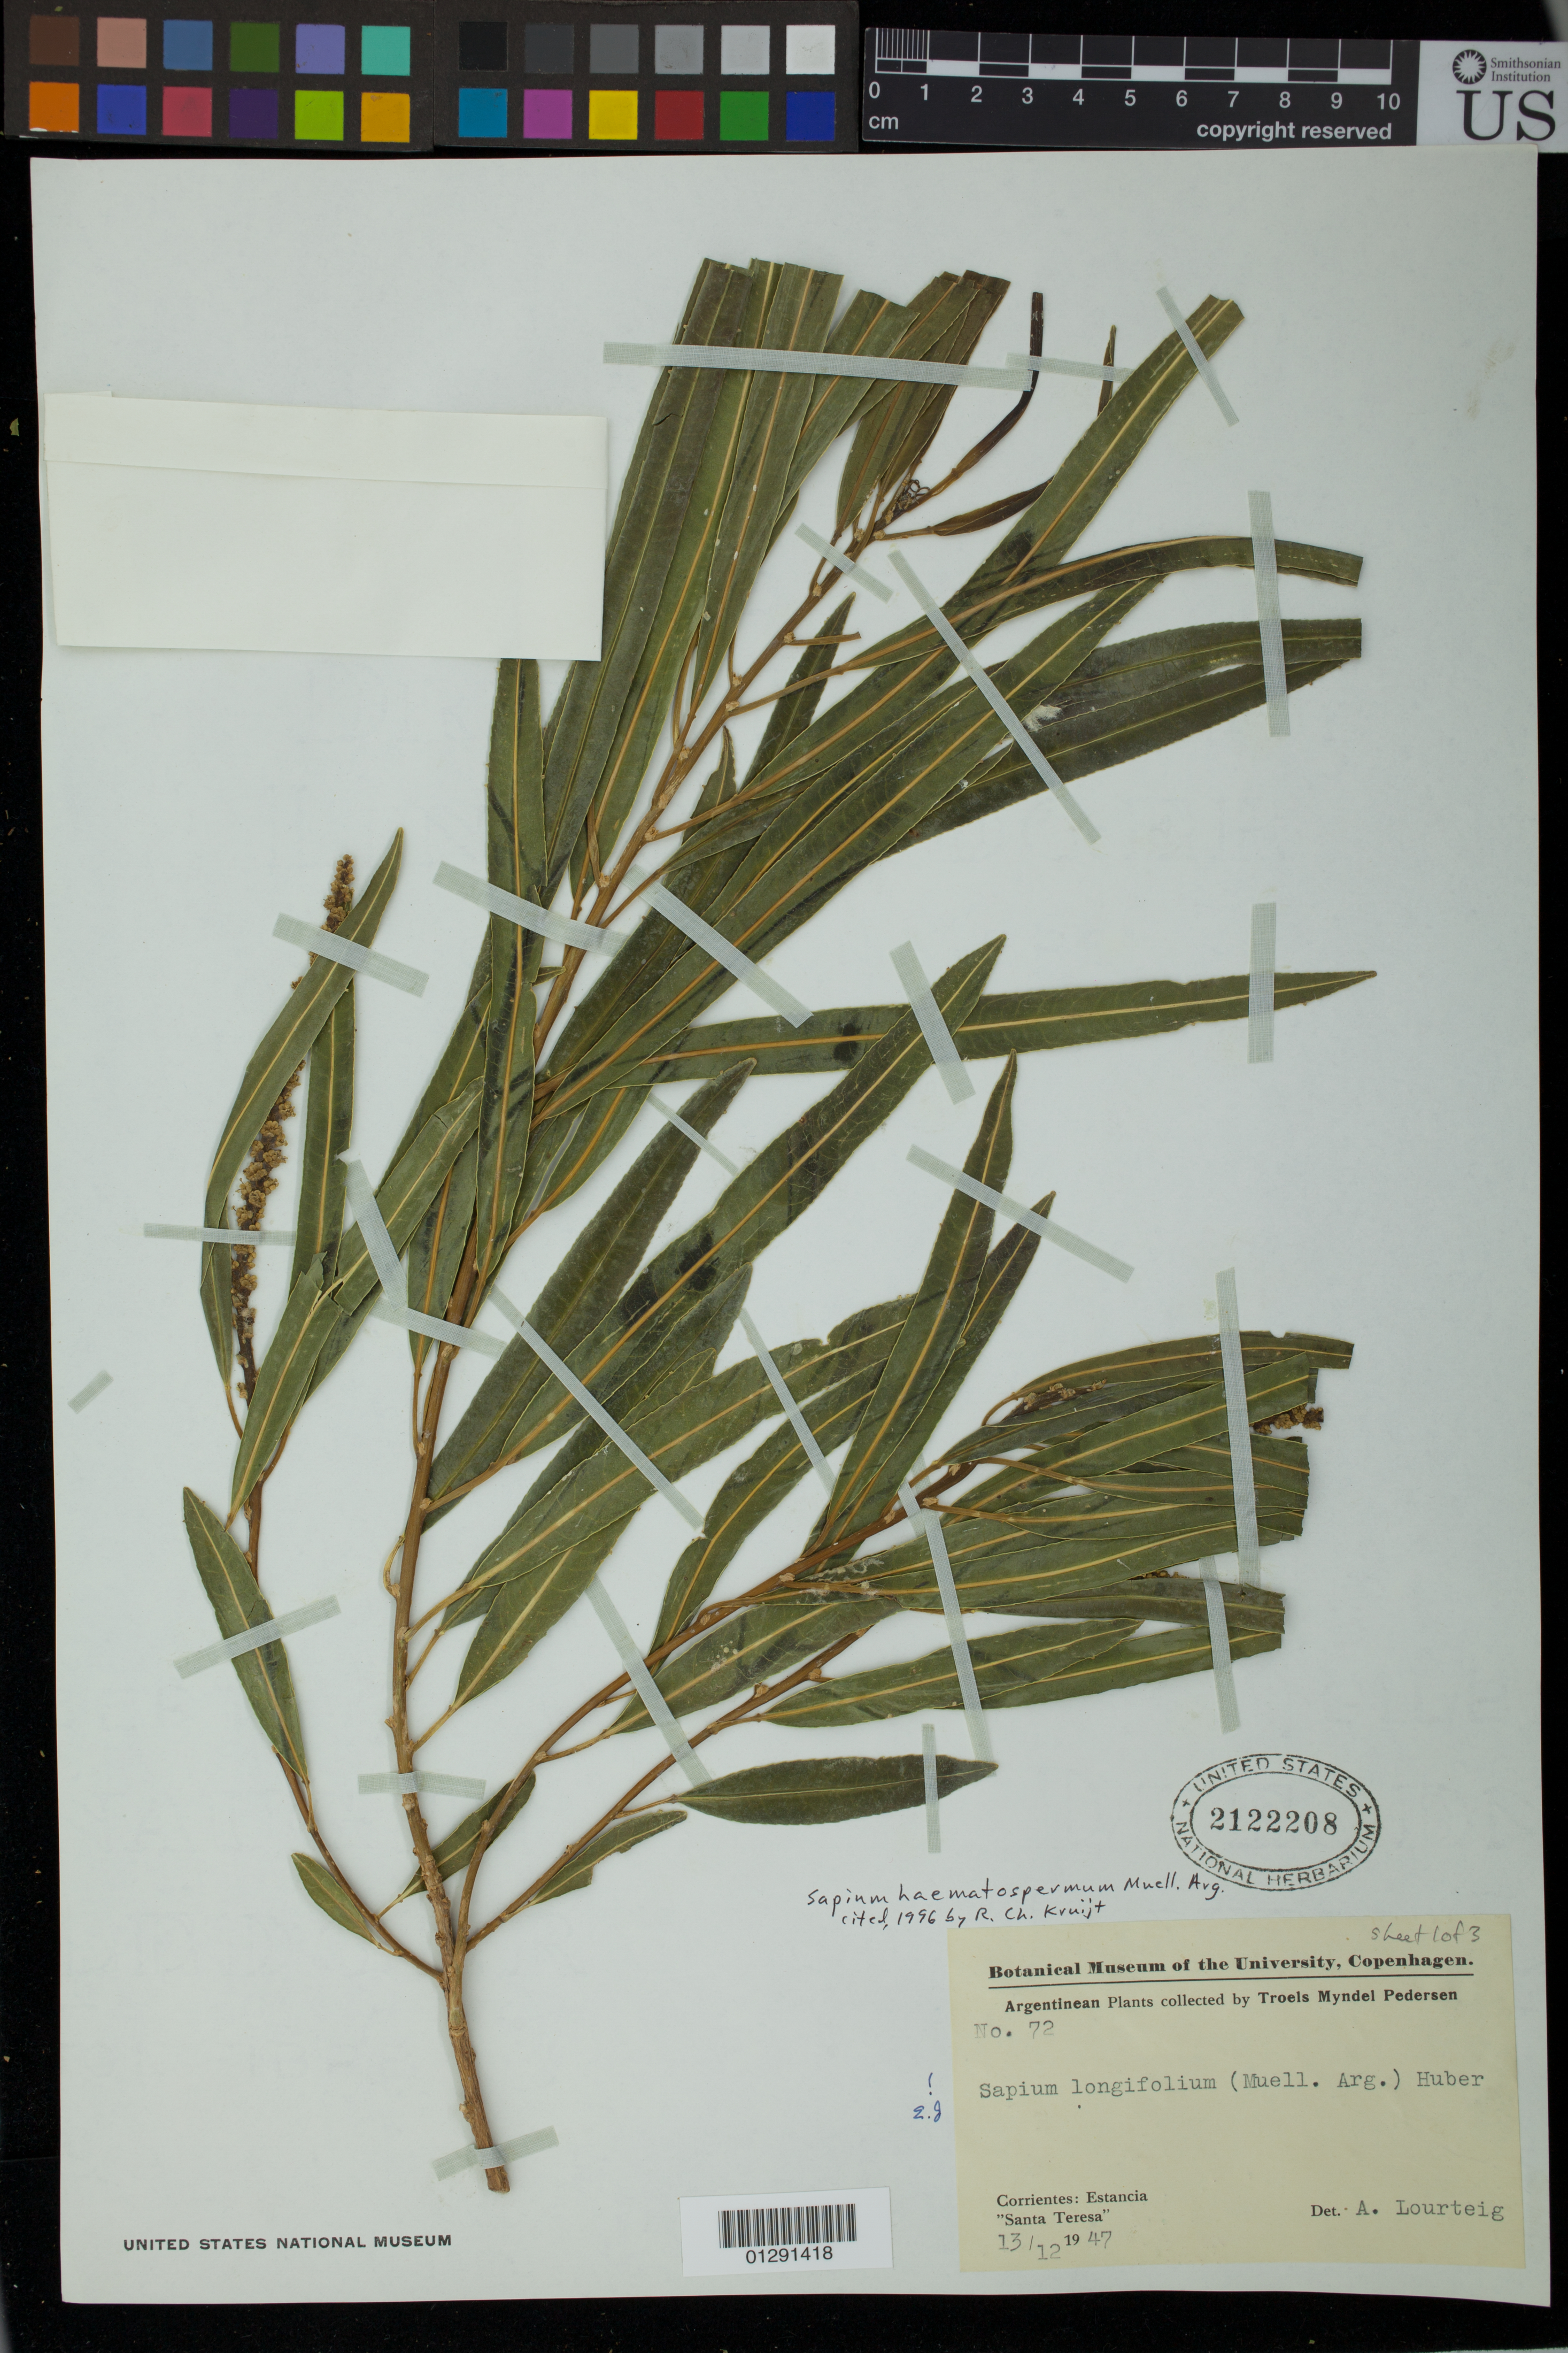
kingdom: Plantae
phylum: Tracheophyta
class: Magnoliopsida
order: Malpighiales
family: Euphorbiaceae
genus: Sapium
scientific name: Sapium haematospermum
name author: Müll. Arg.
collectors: T. M. Pedersen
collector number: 72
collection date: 1947-12-13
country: Argentina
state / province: Corrientes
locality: Estancia "Santa Teresa"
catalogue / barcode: US 2122208